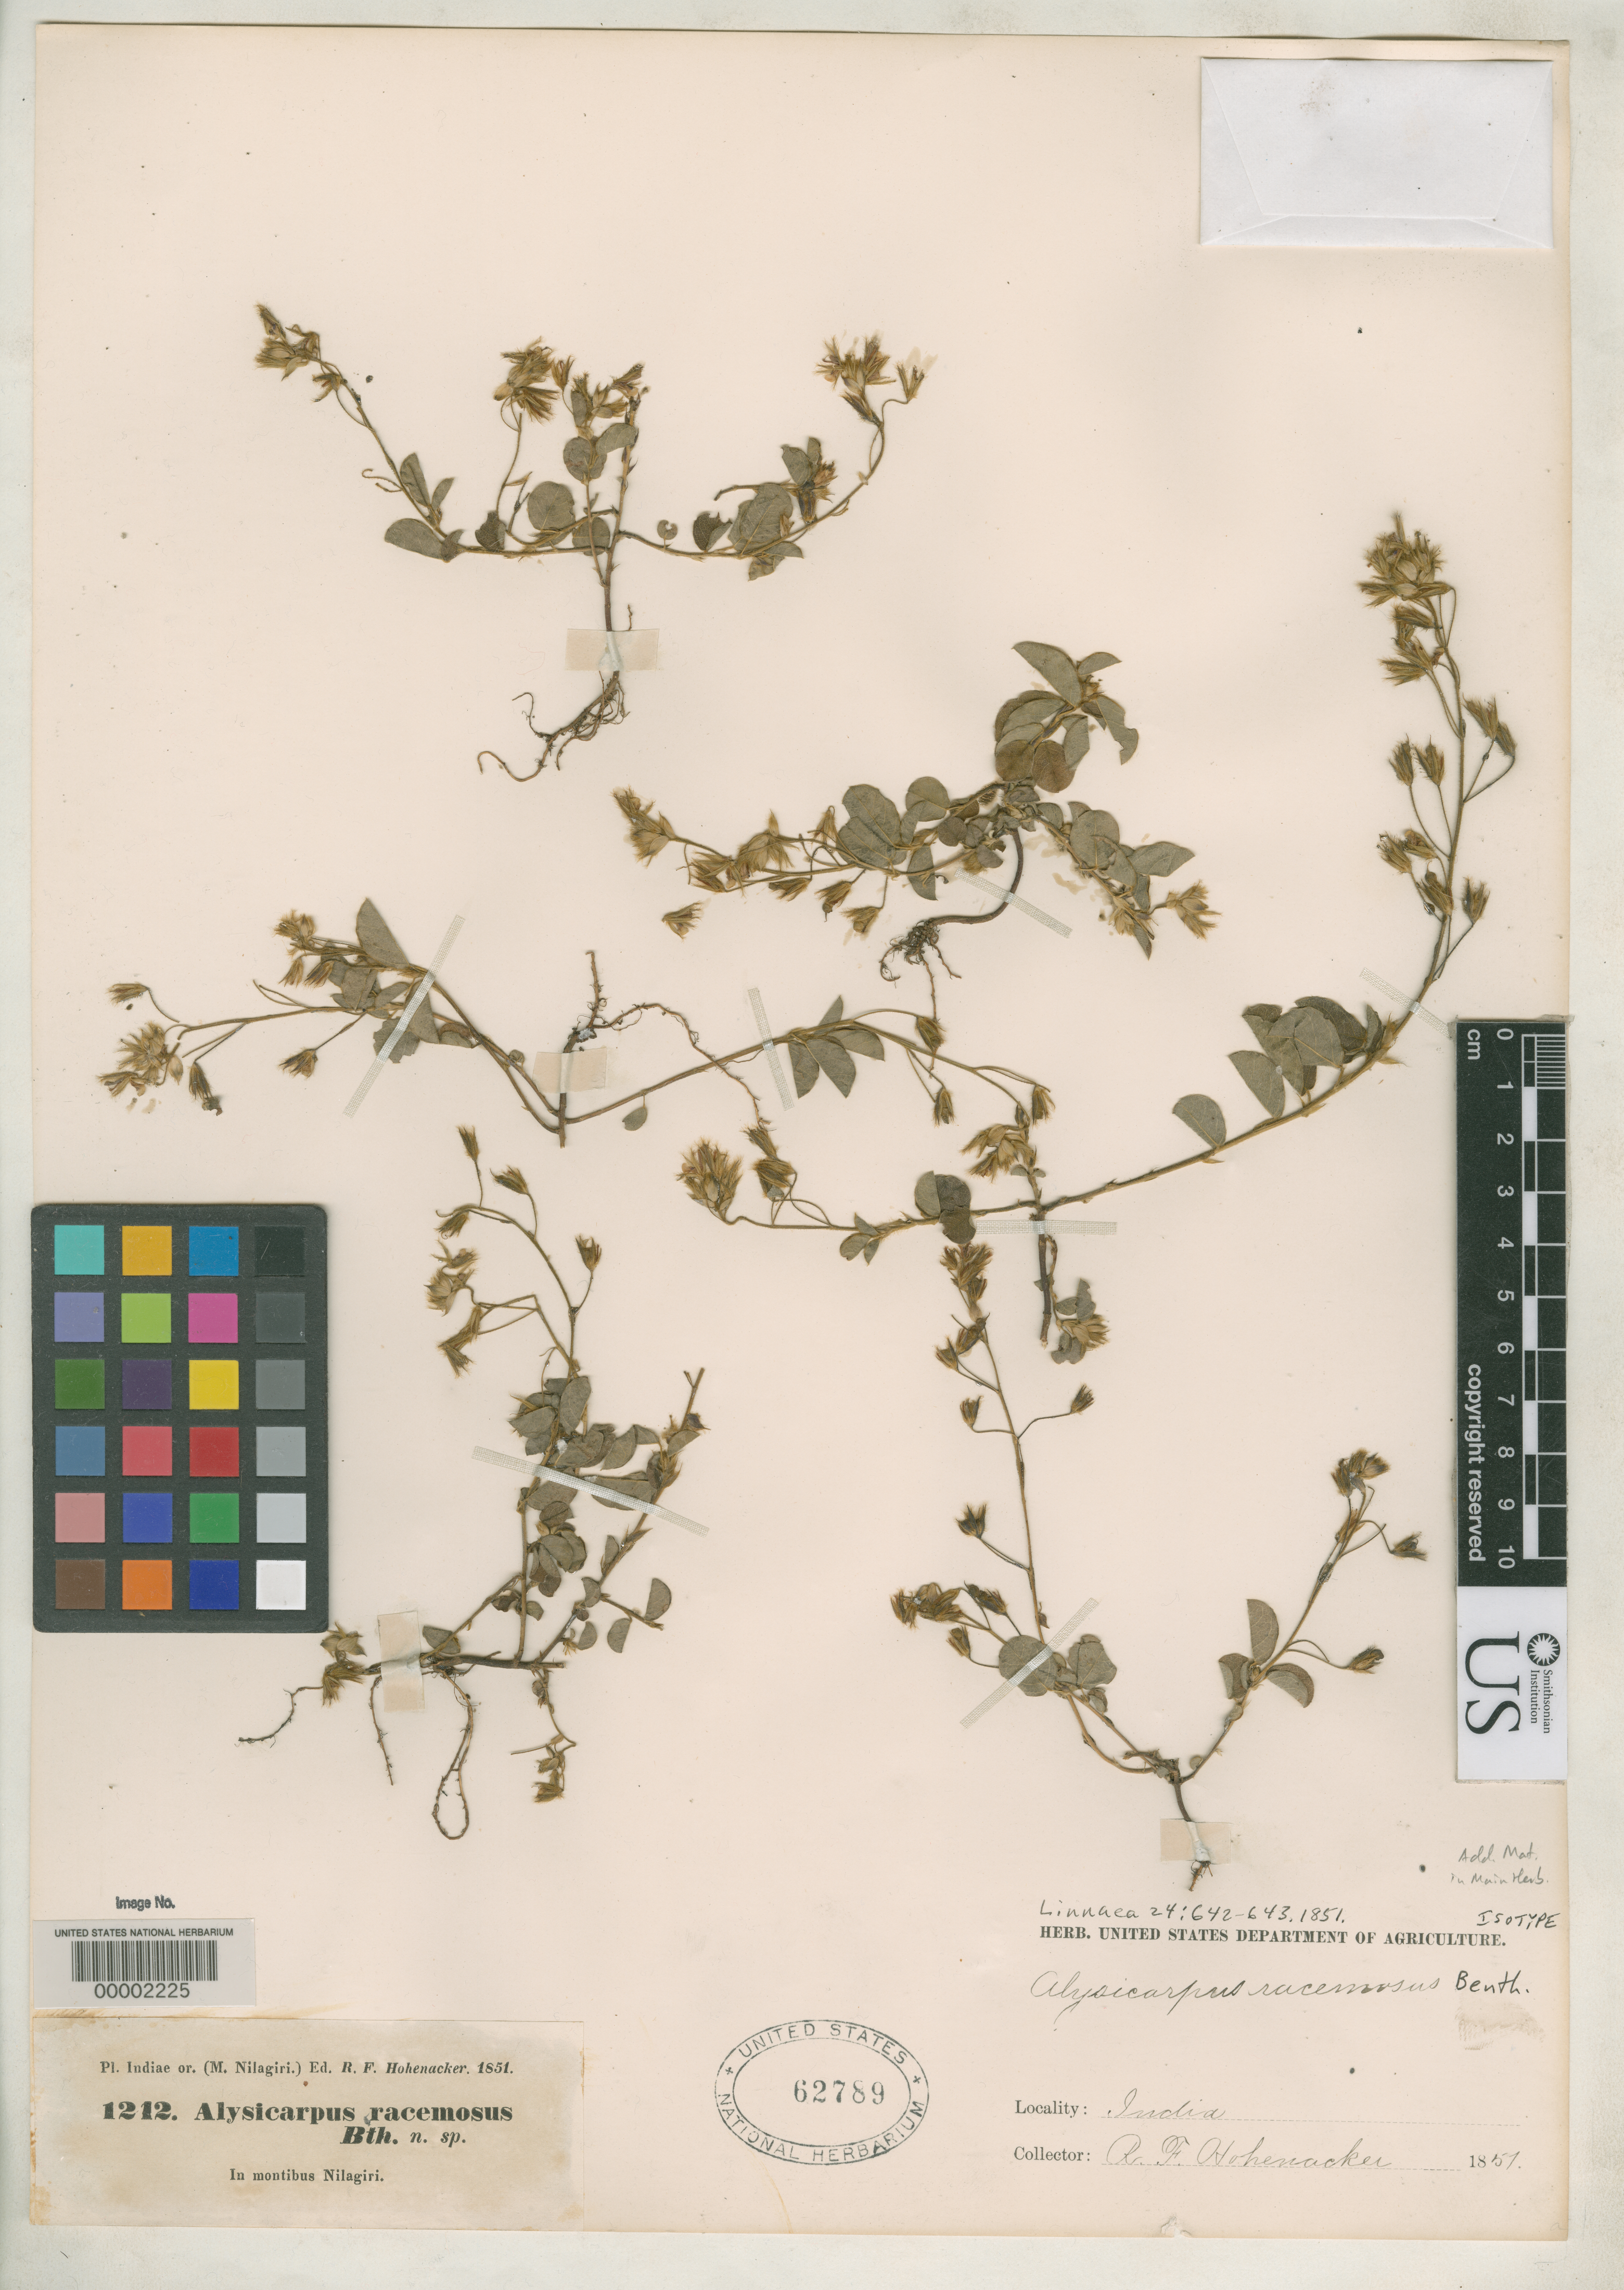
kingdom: Plantae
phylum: Tracheophyta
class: Magnoliopsida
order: Fabales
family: Fabaceae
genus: Alysicarpus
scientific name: Alysicarpus racemosus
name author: Benth.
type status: Isotype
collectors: R. F. Hohenacker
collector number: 1212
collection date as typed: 1851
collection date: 1851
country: India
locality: Montibus Nilagiri.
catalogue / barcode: US 62789